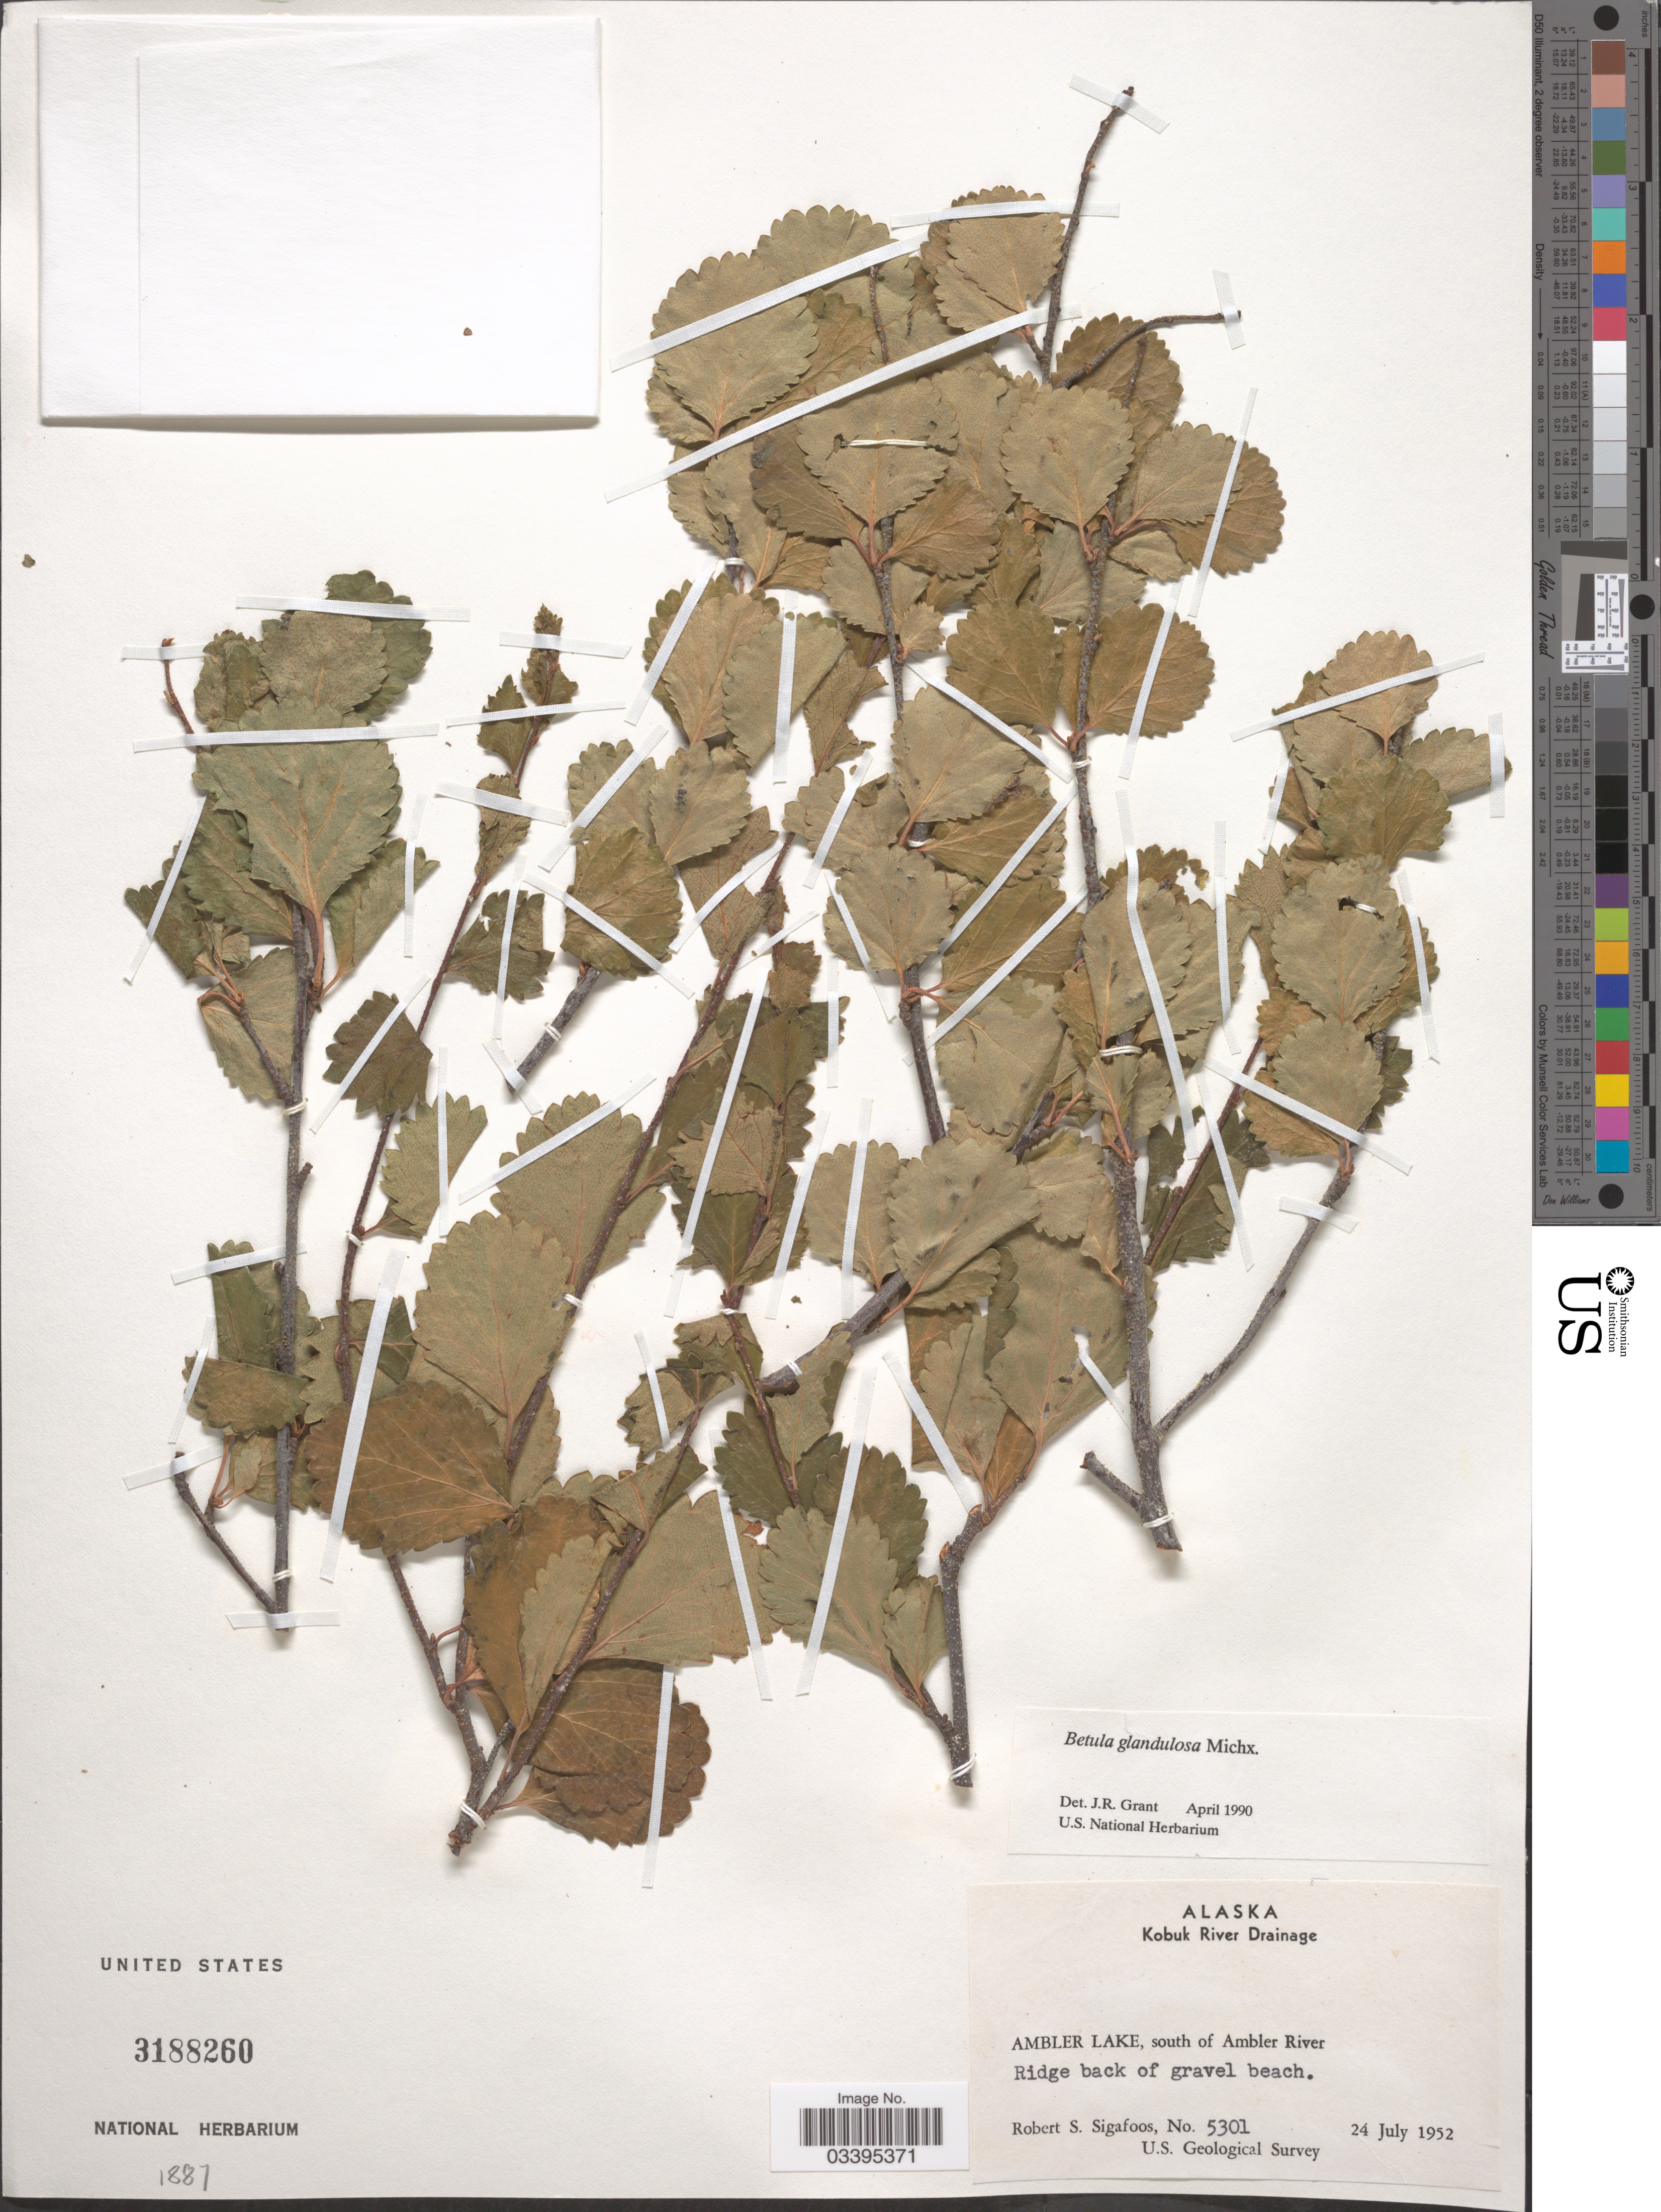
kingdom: Plantae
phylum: Tracheophyta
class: Magnoliopsida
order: Fagales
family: Betulaceae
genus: Betula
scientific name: Betula glandulosa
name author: Michx.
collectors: R. Sigafoos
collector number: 5301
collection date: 1952-07-24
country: United States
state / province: Alaska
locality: Kobuk River Drainage. Ambler Lake, south of Ambler River. Ridge back of gravel beach.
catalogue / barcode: US 3188260